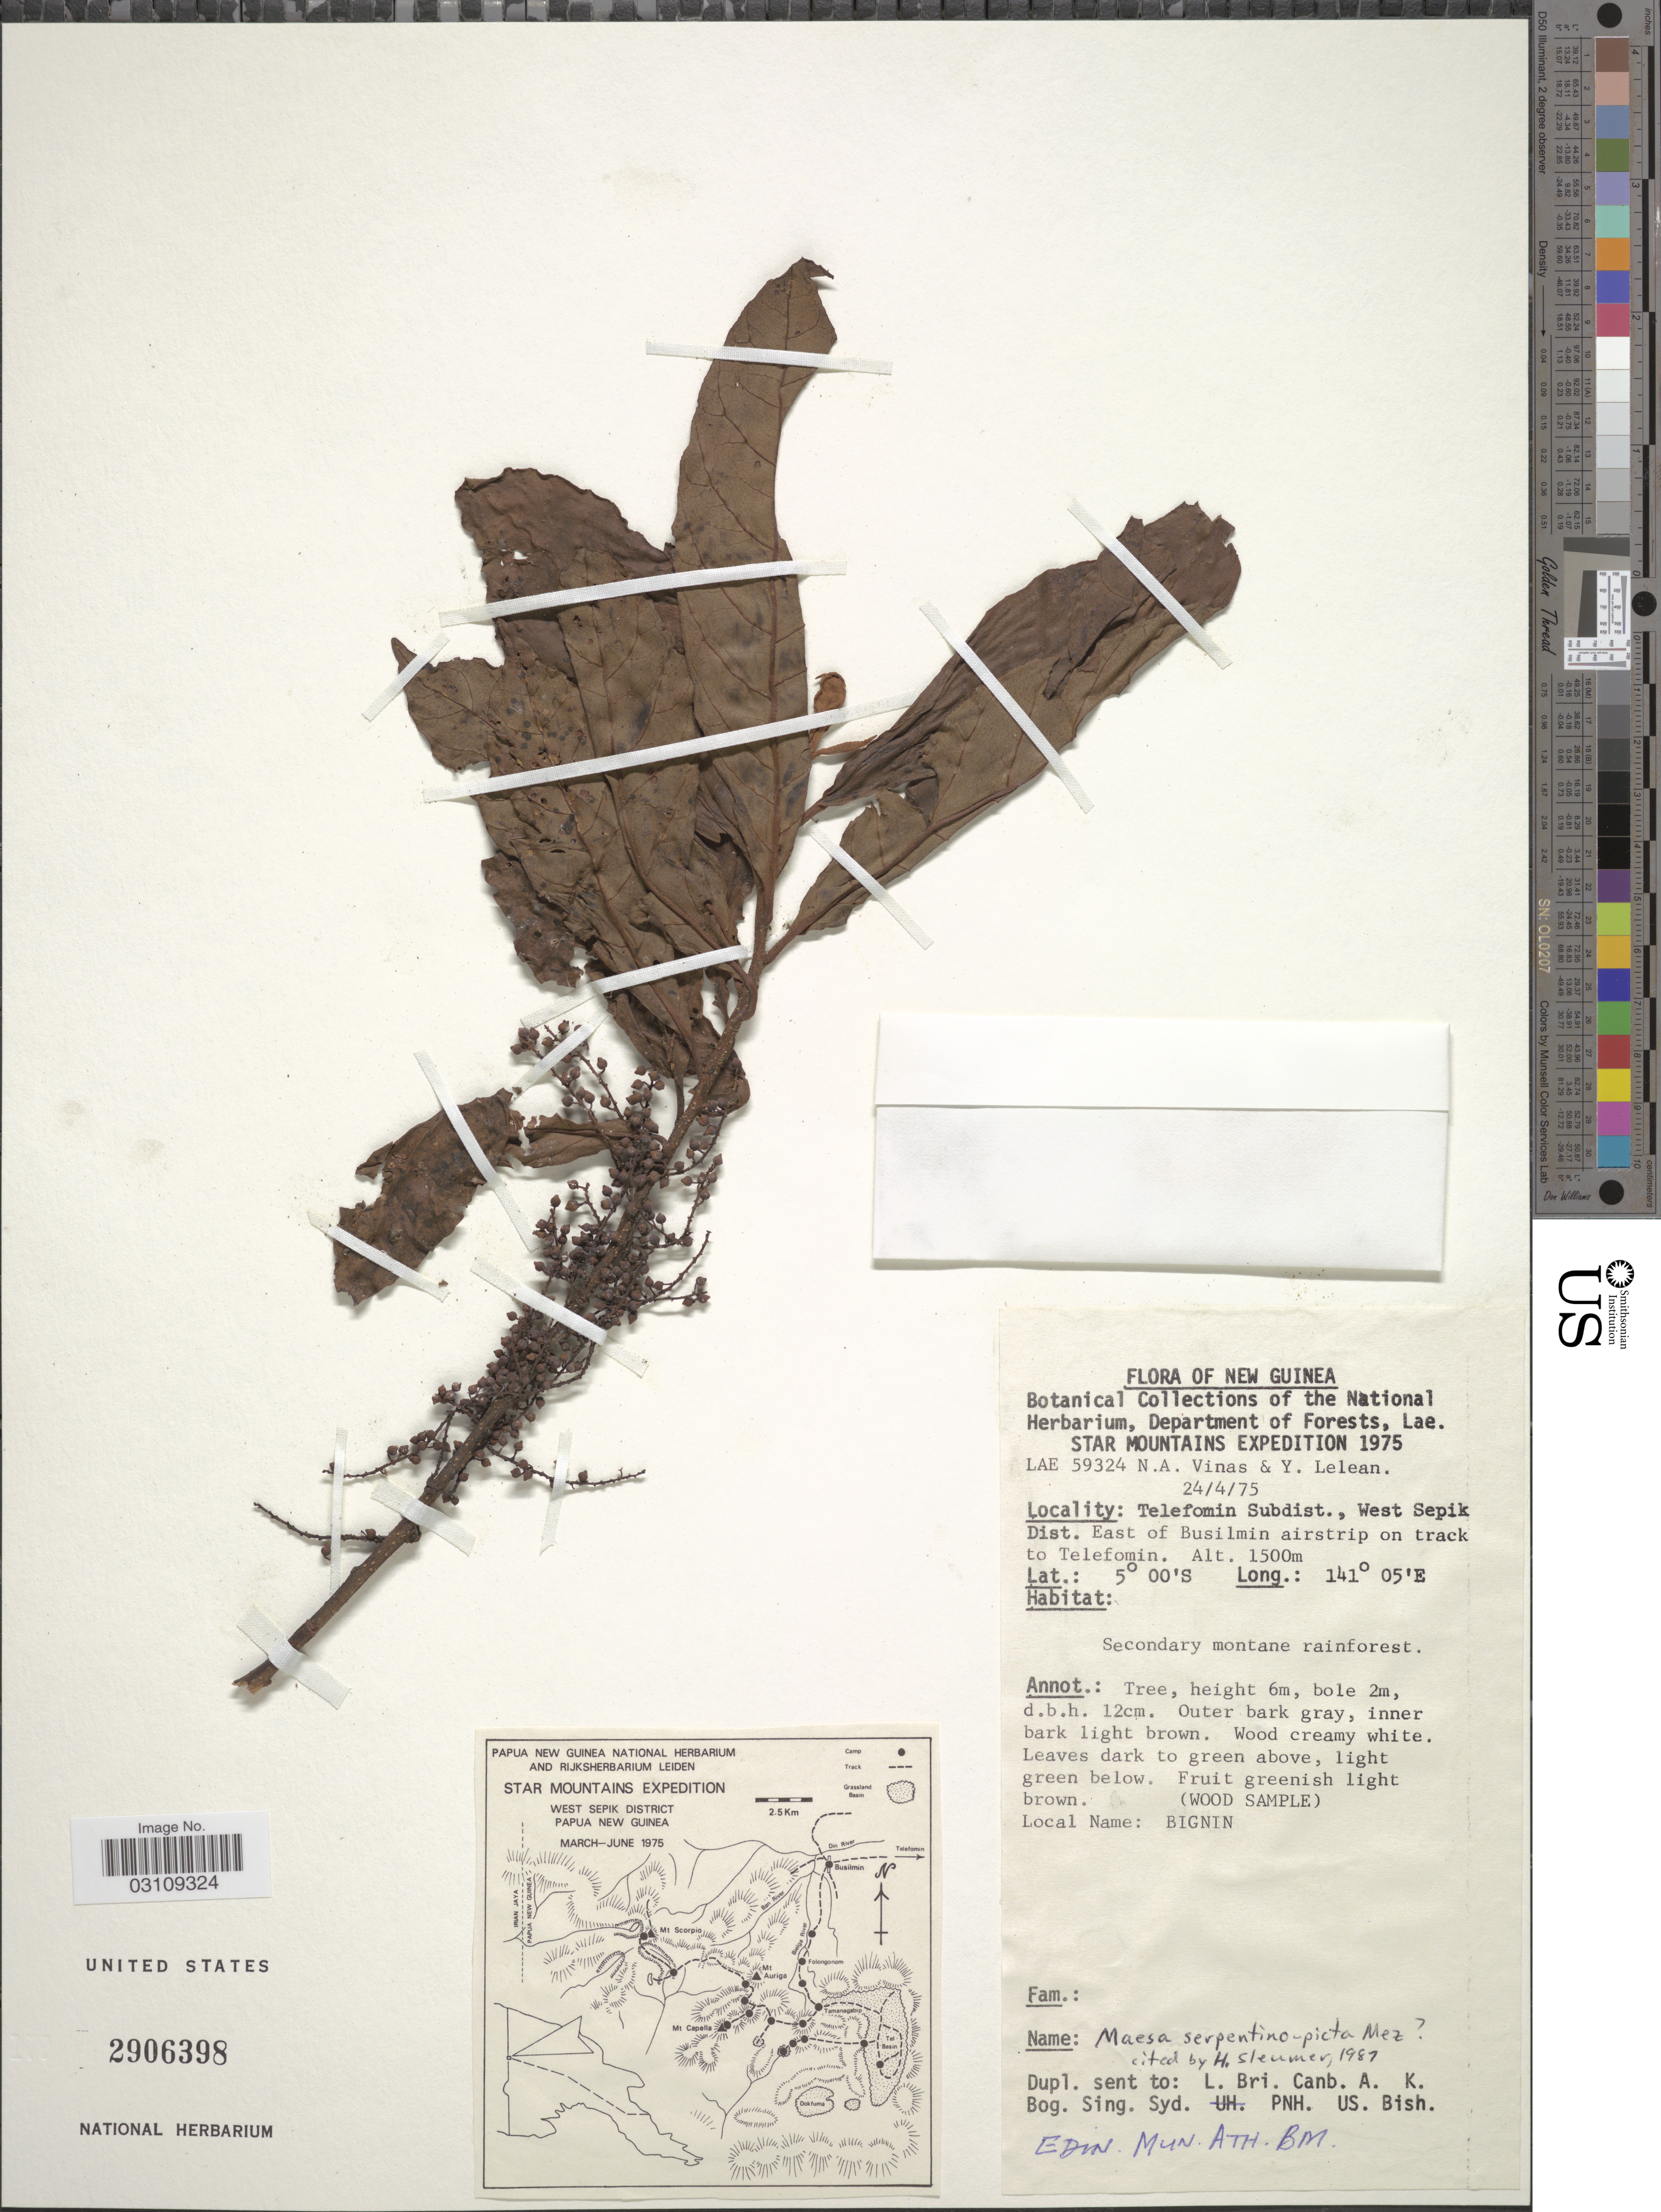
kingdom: Plantae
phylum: Tracheophyta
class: Magnoliopsida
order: Ericales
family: Primulaceae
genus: Maesa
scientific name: Maesa serpentinopicta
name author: Mez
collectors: N. Vinas & Y. Lelean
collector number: LAE 59324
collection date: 1975-04-24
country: Papua New Guinea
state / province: Sandaun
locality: New Guinea. Telefomin Subdist., West Sepik Dist. East of Busilmin airstrip on track to Telefomin.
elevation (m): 1500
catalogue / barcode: US 2906398